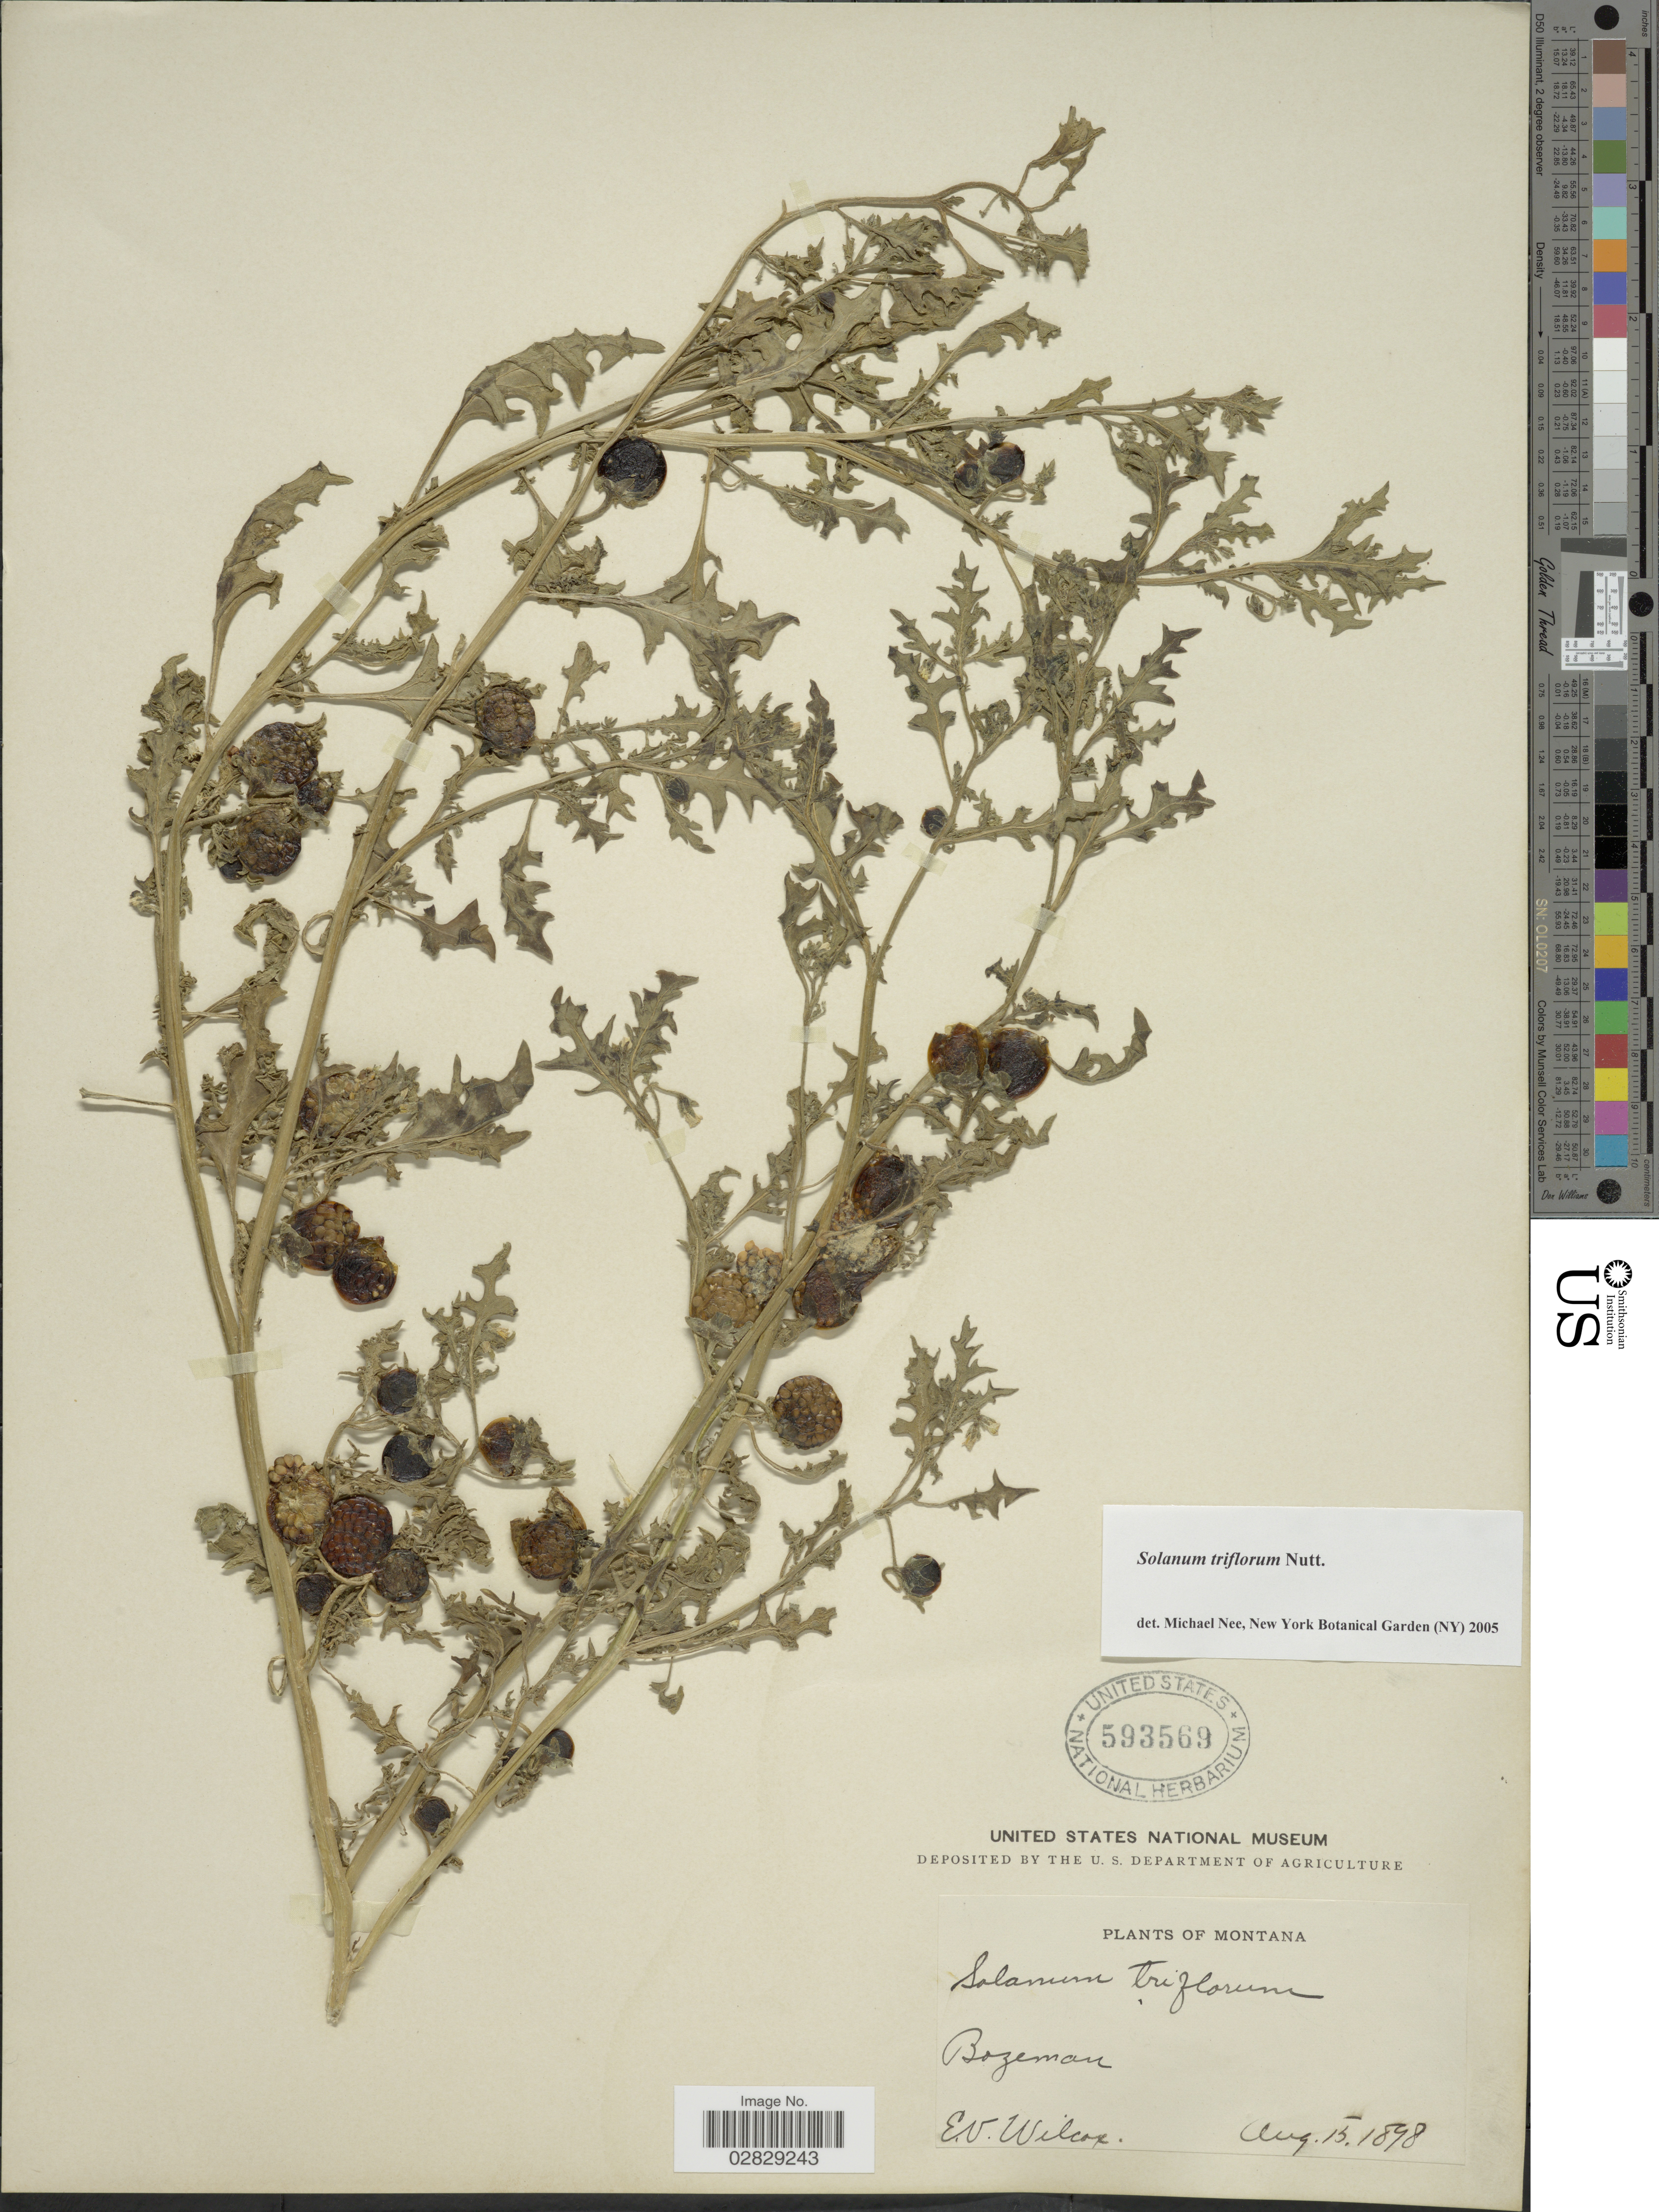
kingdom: Plantae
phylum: Tracheophyta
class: Magnoliopsida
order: Solanales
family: Solanaceae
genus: Solanum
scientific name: Solanum triflorum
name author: Nutt.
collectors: E. V. Wilcox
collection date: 1898-08-15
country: United States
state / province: Montana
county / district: Gallatin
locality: Bozeman.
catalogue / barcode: US 593569